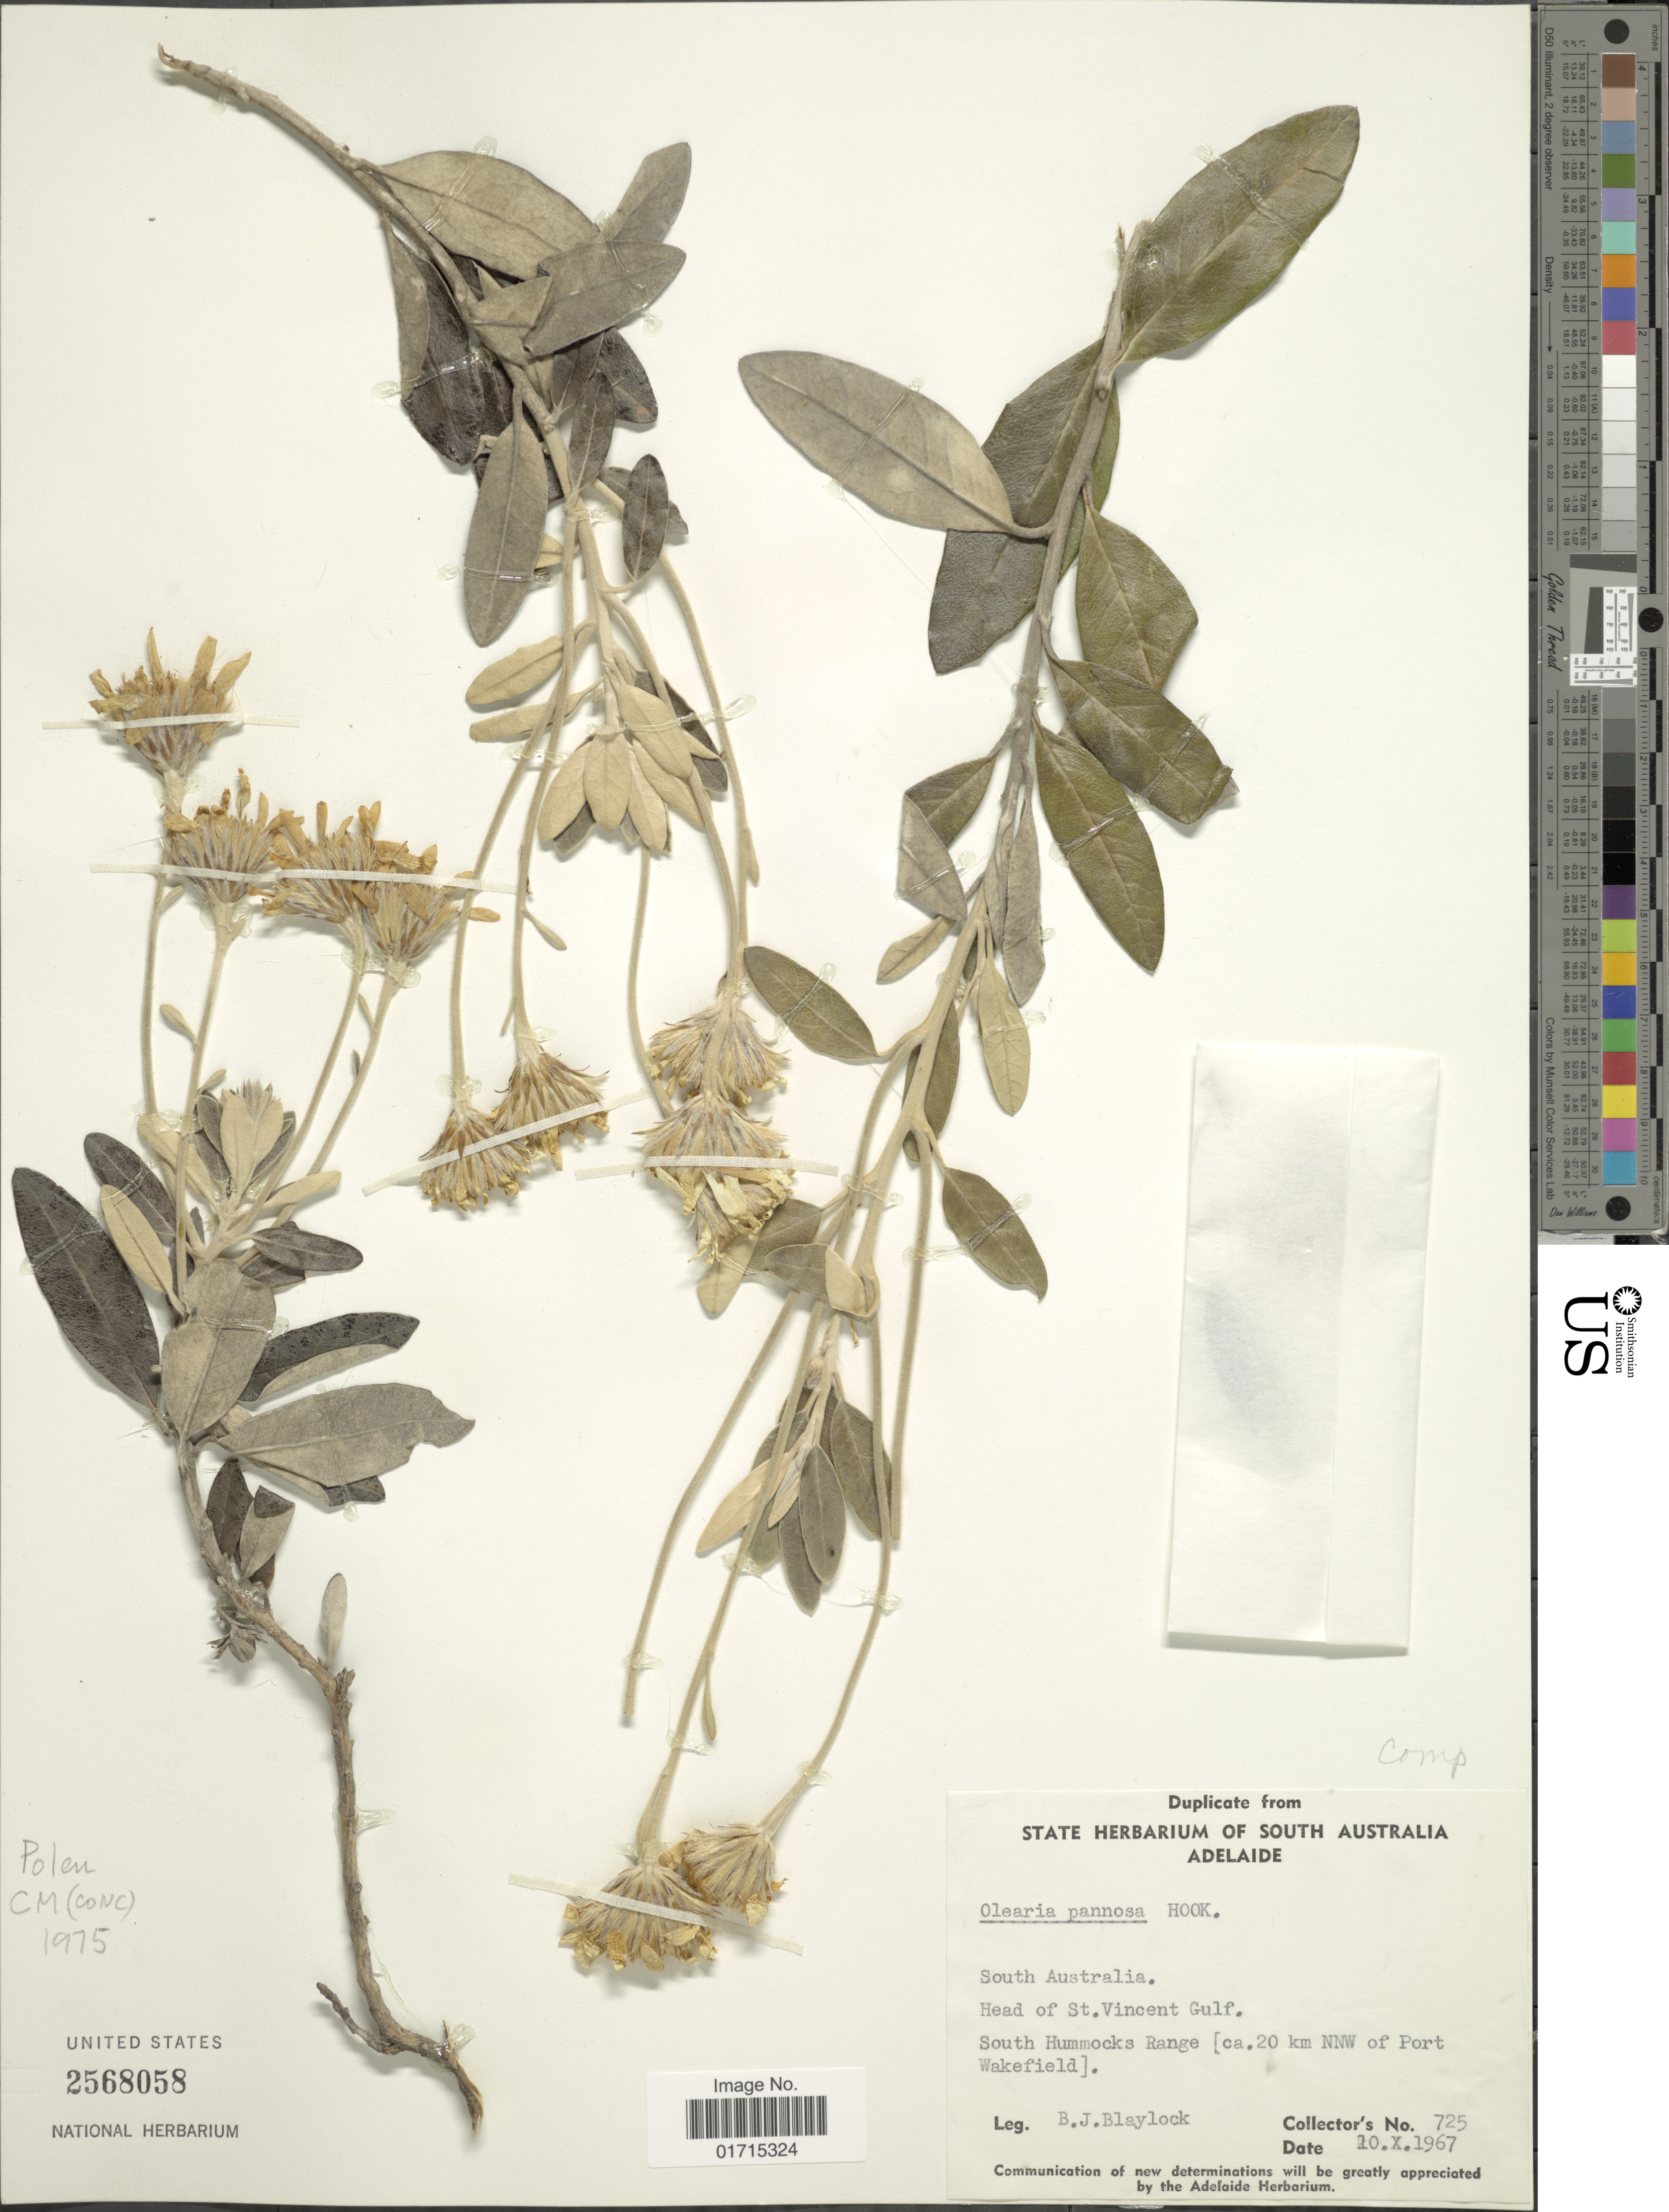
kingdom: Plantae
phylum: Tracheophyta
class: Magnoliopsida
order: Asterales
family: Asteraceae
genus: Olearia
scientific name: Olearia pannosa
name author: Hook.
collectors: B. Blaylock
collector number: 725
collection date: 1967-10-10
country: Australia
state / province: South Australia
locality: South Australia. Head of St. Vincent Gulf. South Hummocks Range (ca. 20 km NNW of Port Wakefield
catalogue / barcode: US 2568058